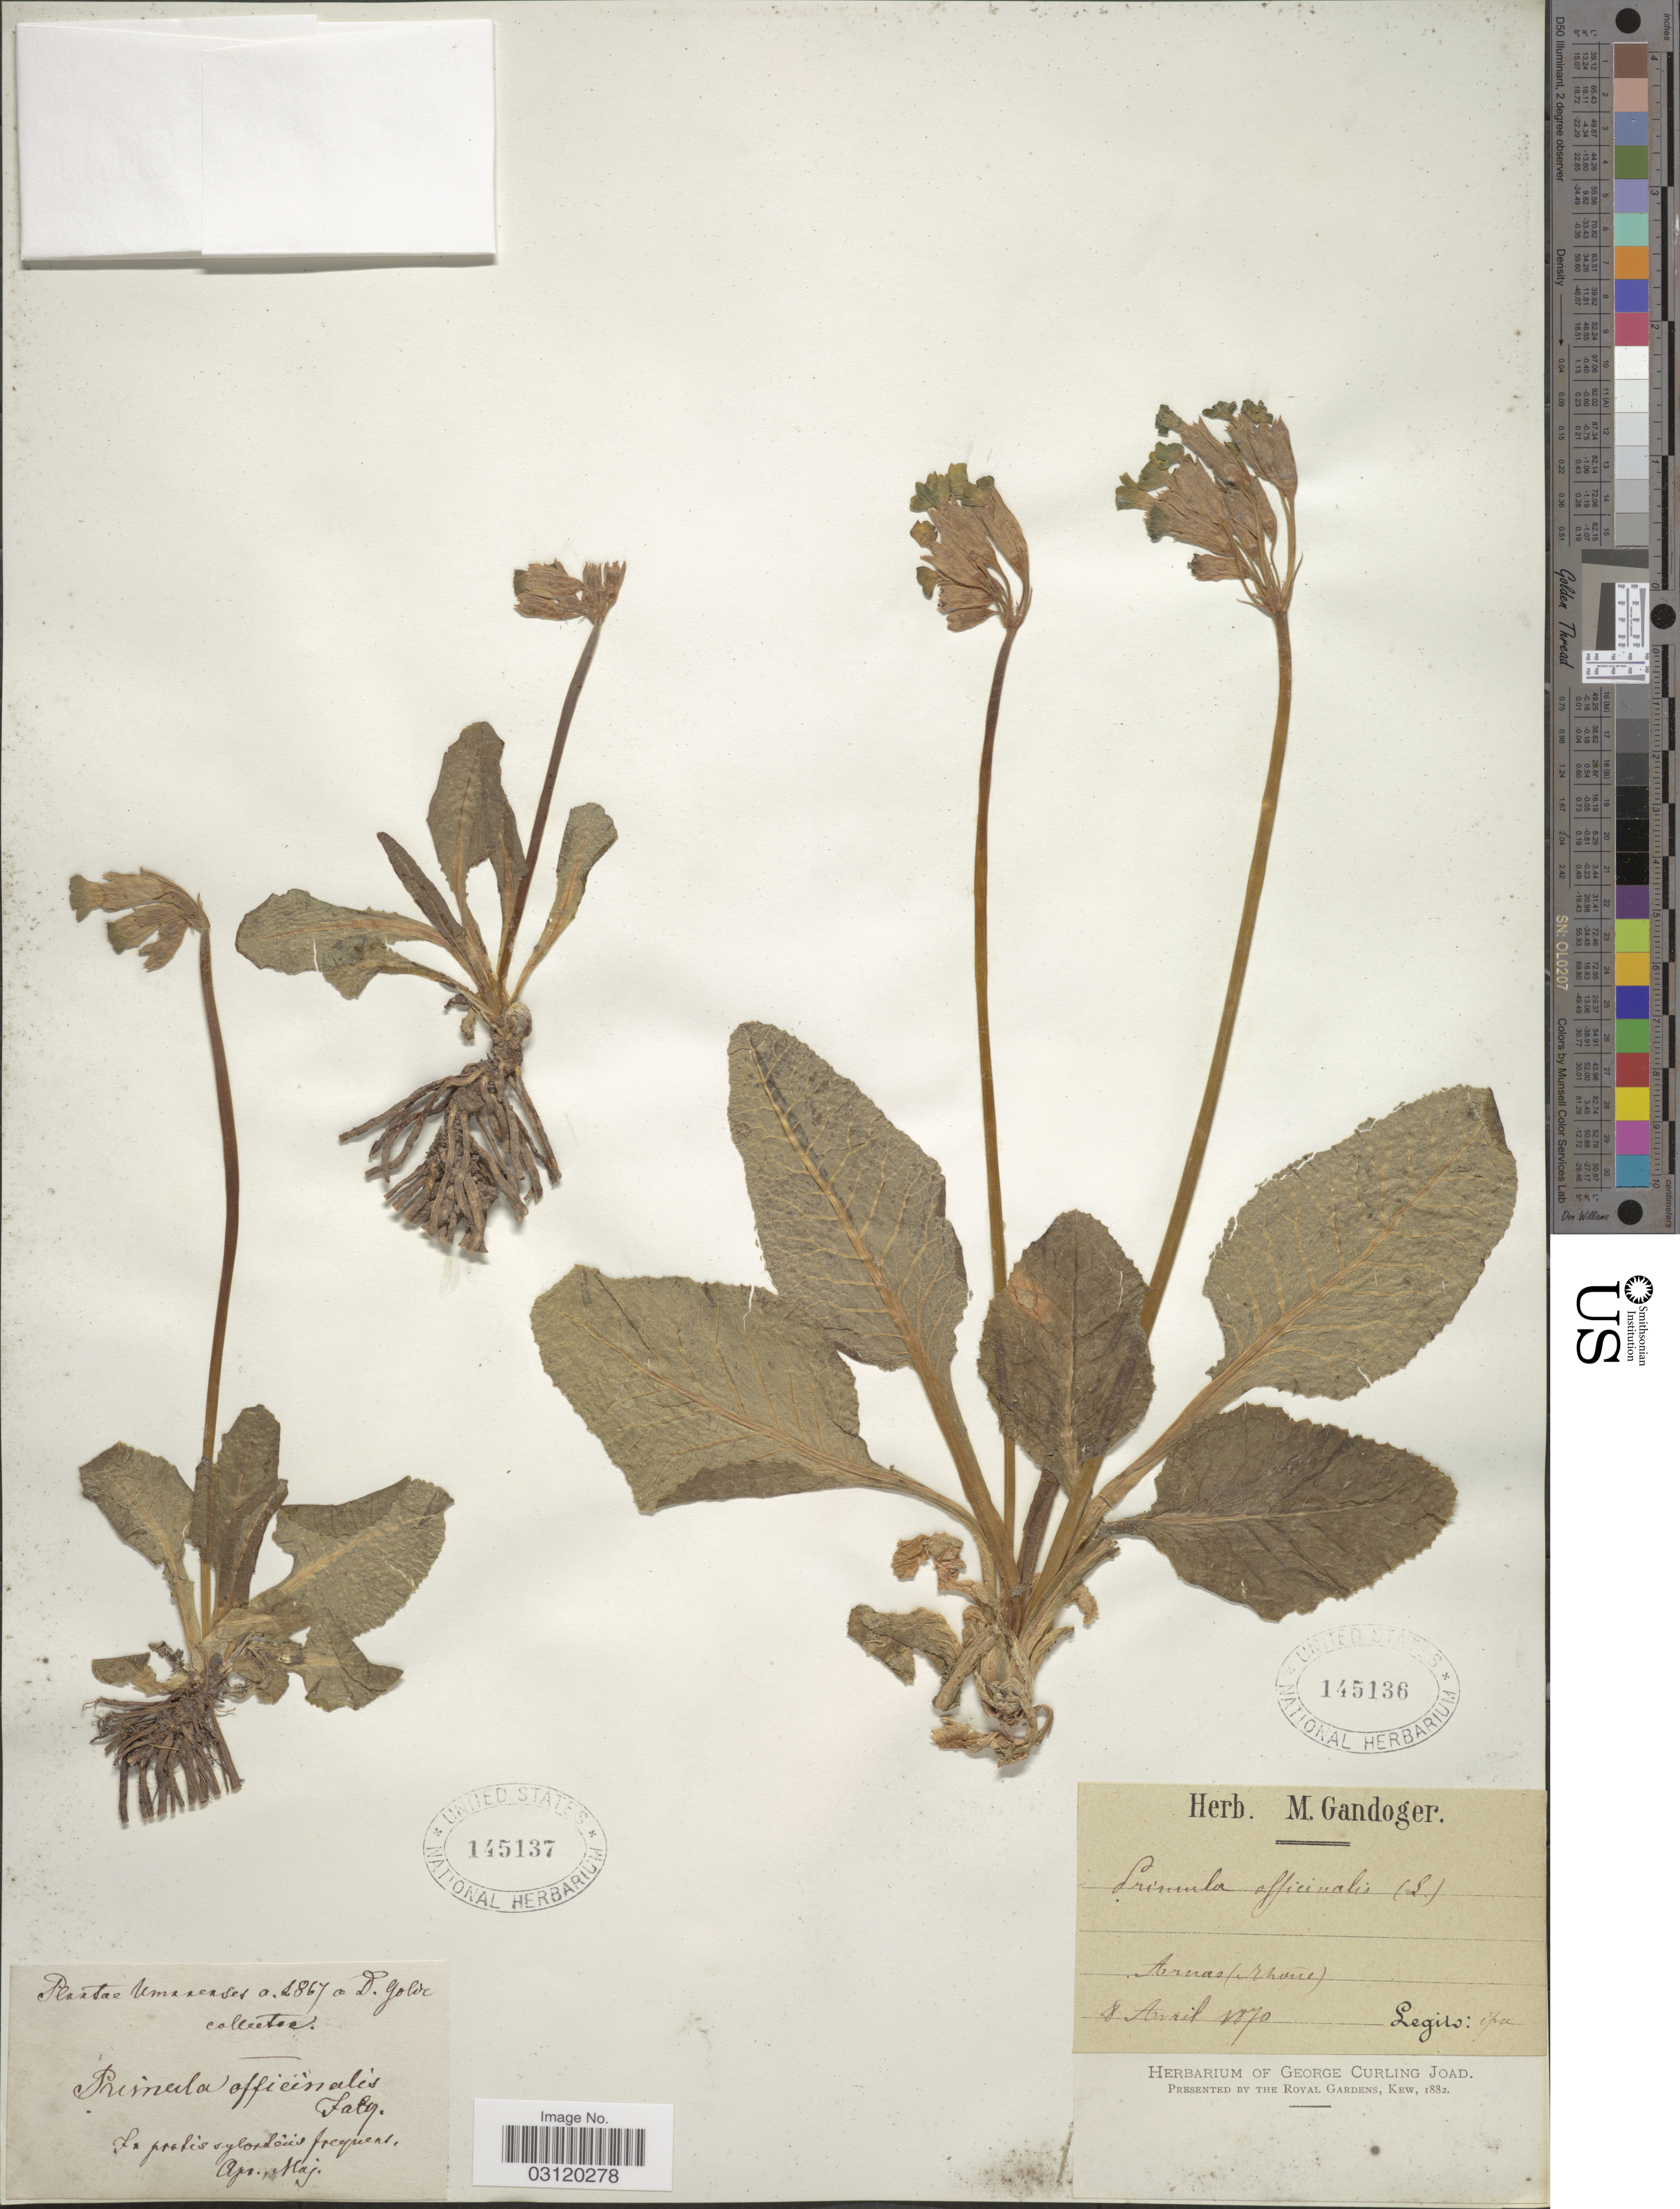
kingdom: Plantae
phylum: Tracheophyta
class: Magnoliopsida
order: Ericales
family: Primulaceae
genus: Primula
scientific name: Primula officinalis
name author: (L.) Hill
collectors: D. Golde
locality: Umanenses, In pratis sylodens [interpreted] frequent.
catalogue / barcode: US 145137